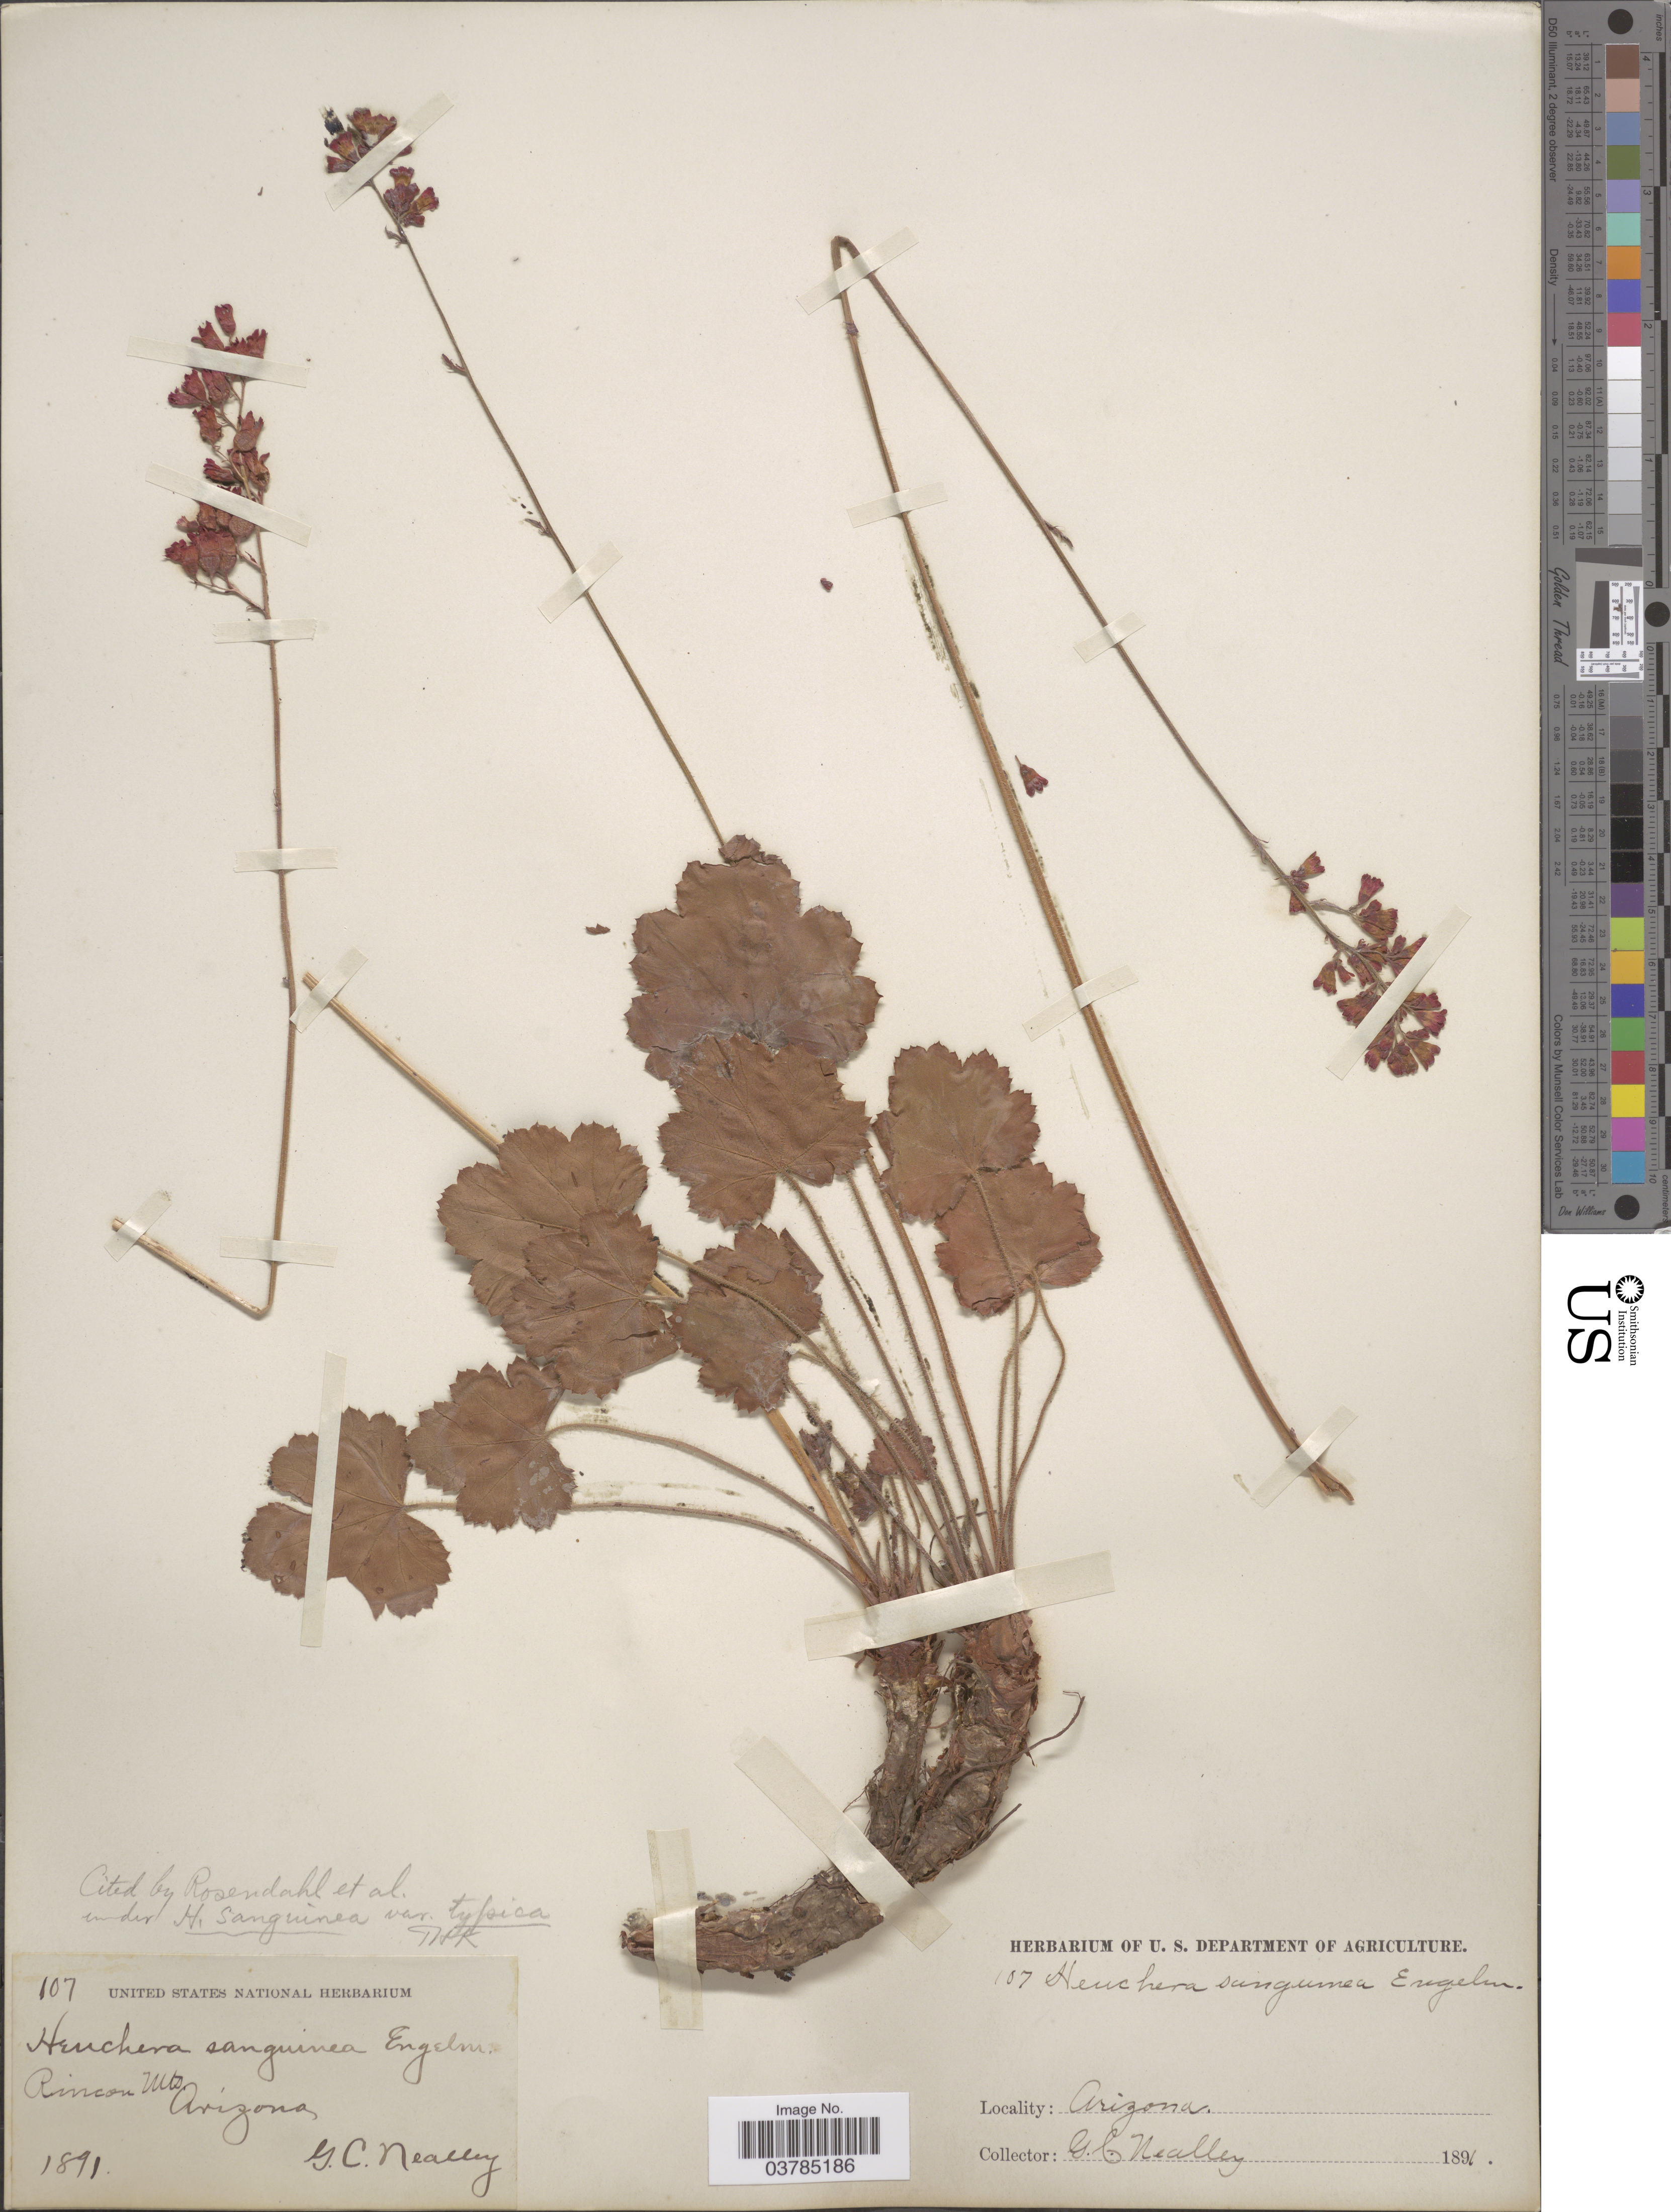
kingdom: Plantae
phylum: Tracheophyta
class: Magnoliopsida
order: Saxifragales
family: Saxifragaceae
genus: Heuchera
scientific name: Heuchera sanguinea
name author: Engelm.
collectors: G. C. Nealley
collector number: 107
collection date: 1891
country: United States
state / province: Arizona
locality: Rincon Mts.